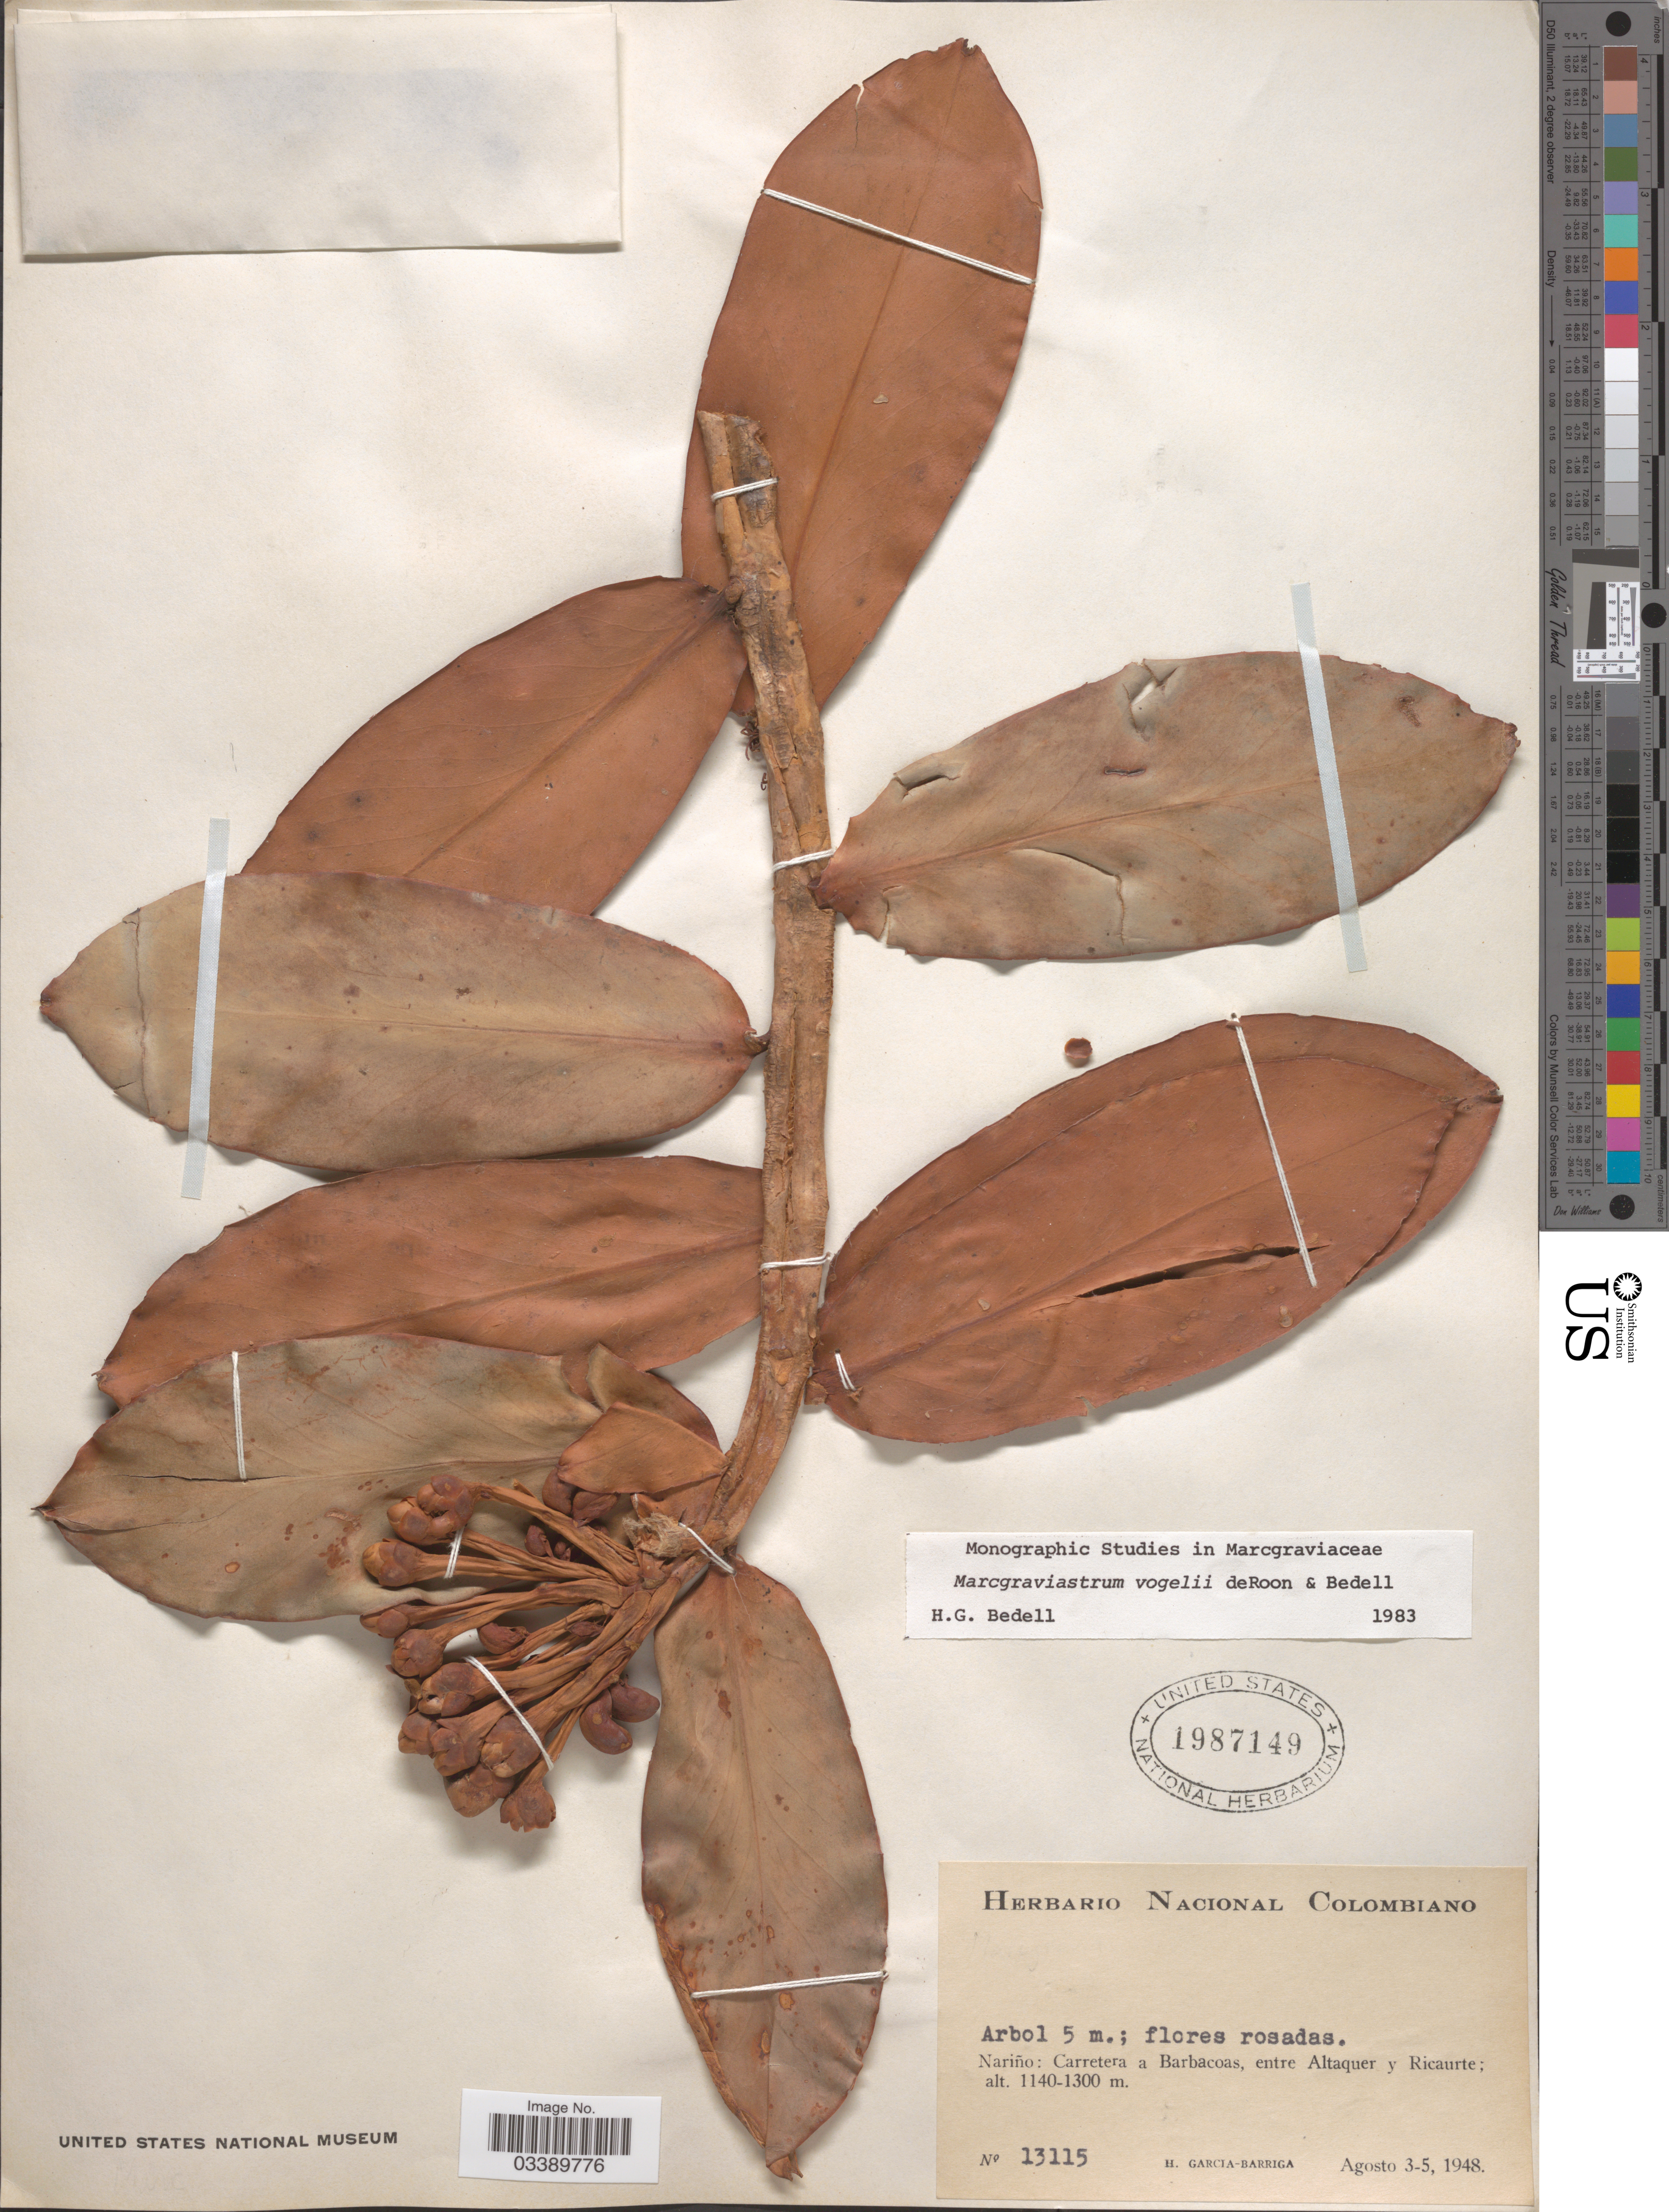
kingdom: Plantae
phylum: Tracheophyta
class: Magnoliopsida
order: Ericales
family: Marcgraviaceae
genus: Marcgraviastrum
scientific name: Marcgraviastrum vogelii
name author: de Roon & Bedell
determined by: Bedell, H. G.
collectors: H. García Barriga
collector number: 13115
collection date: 1948-08-03/1948-08-05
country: Colombia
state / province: Nariño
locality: Carretera a Barbacoas, entre Altaquer y Ricaurte.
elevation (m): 1140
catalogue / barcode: US 1987149